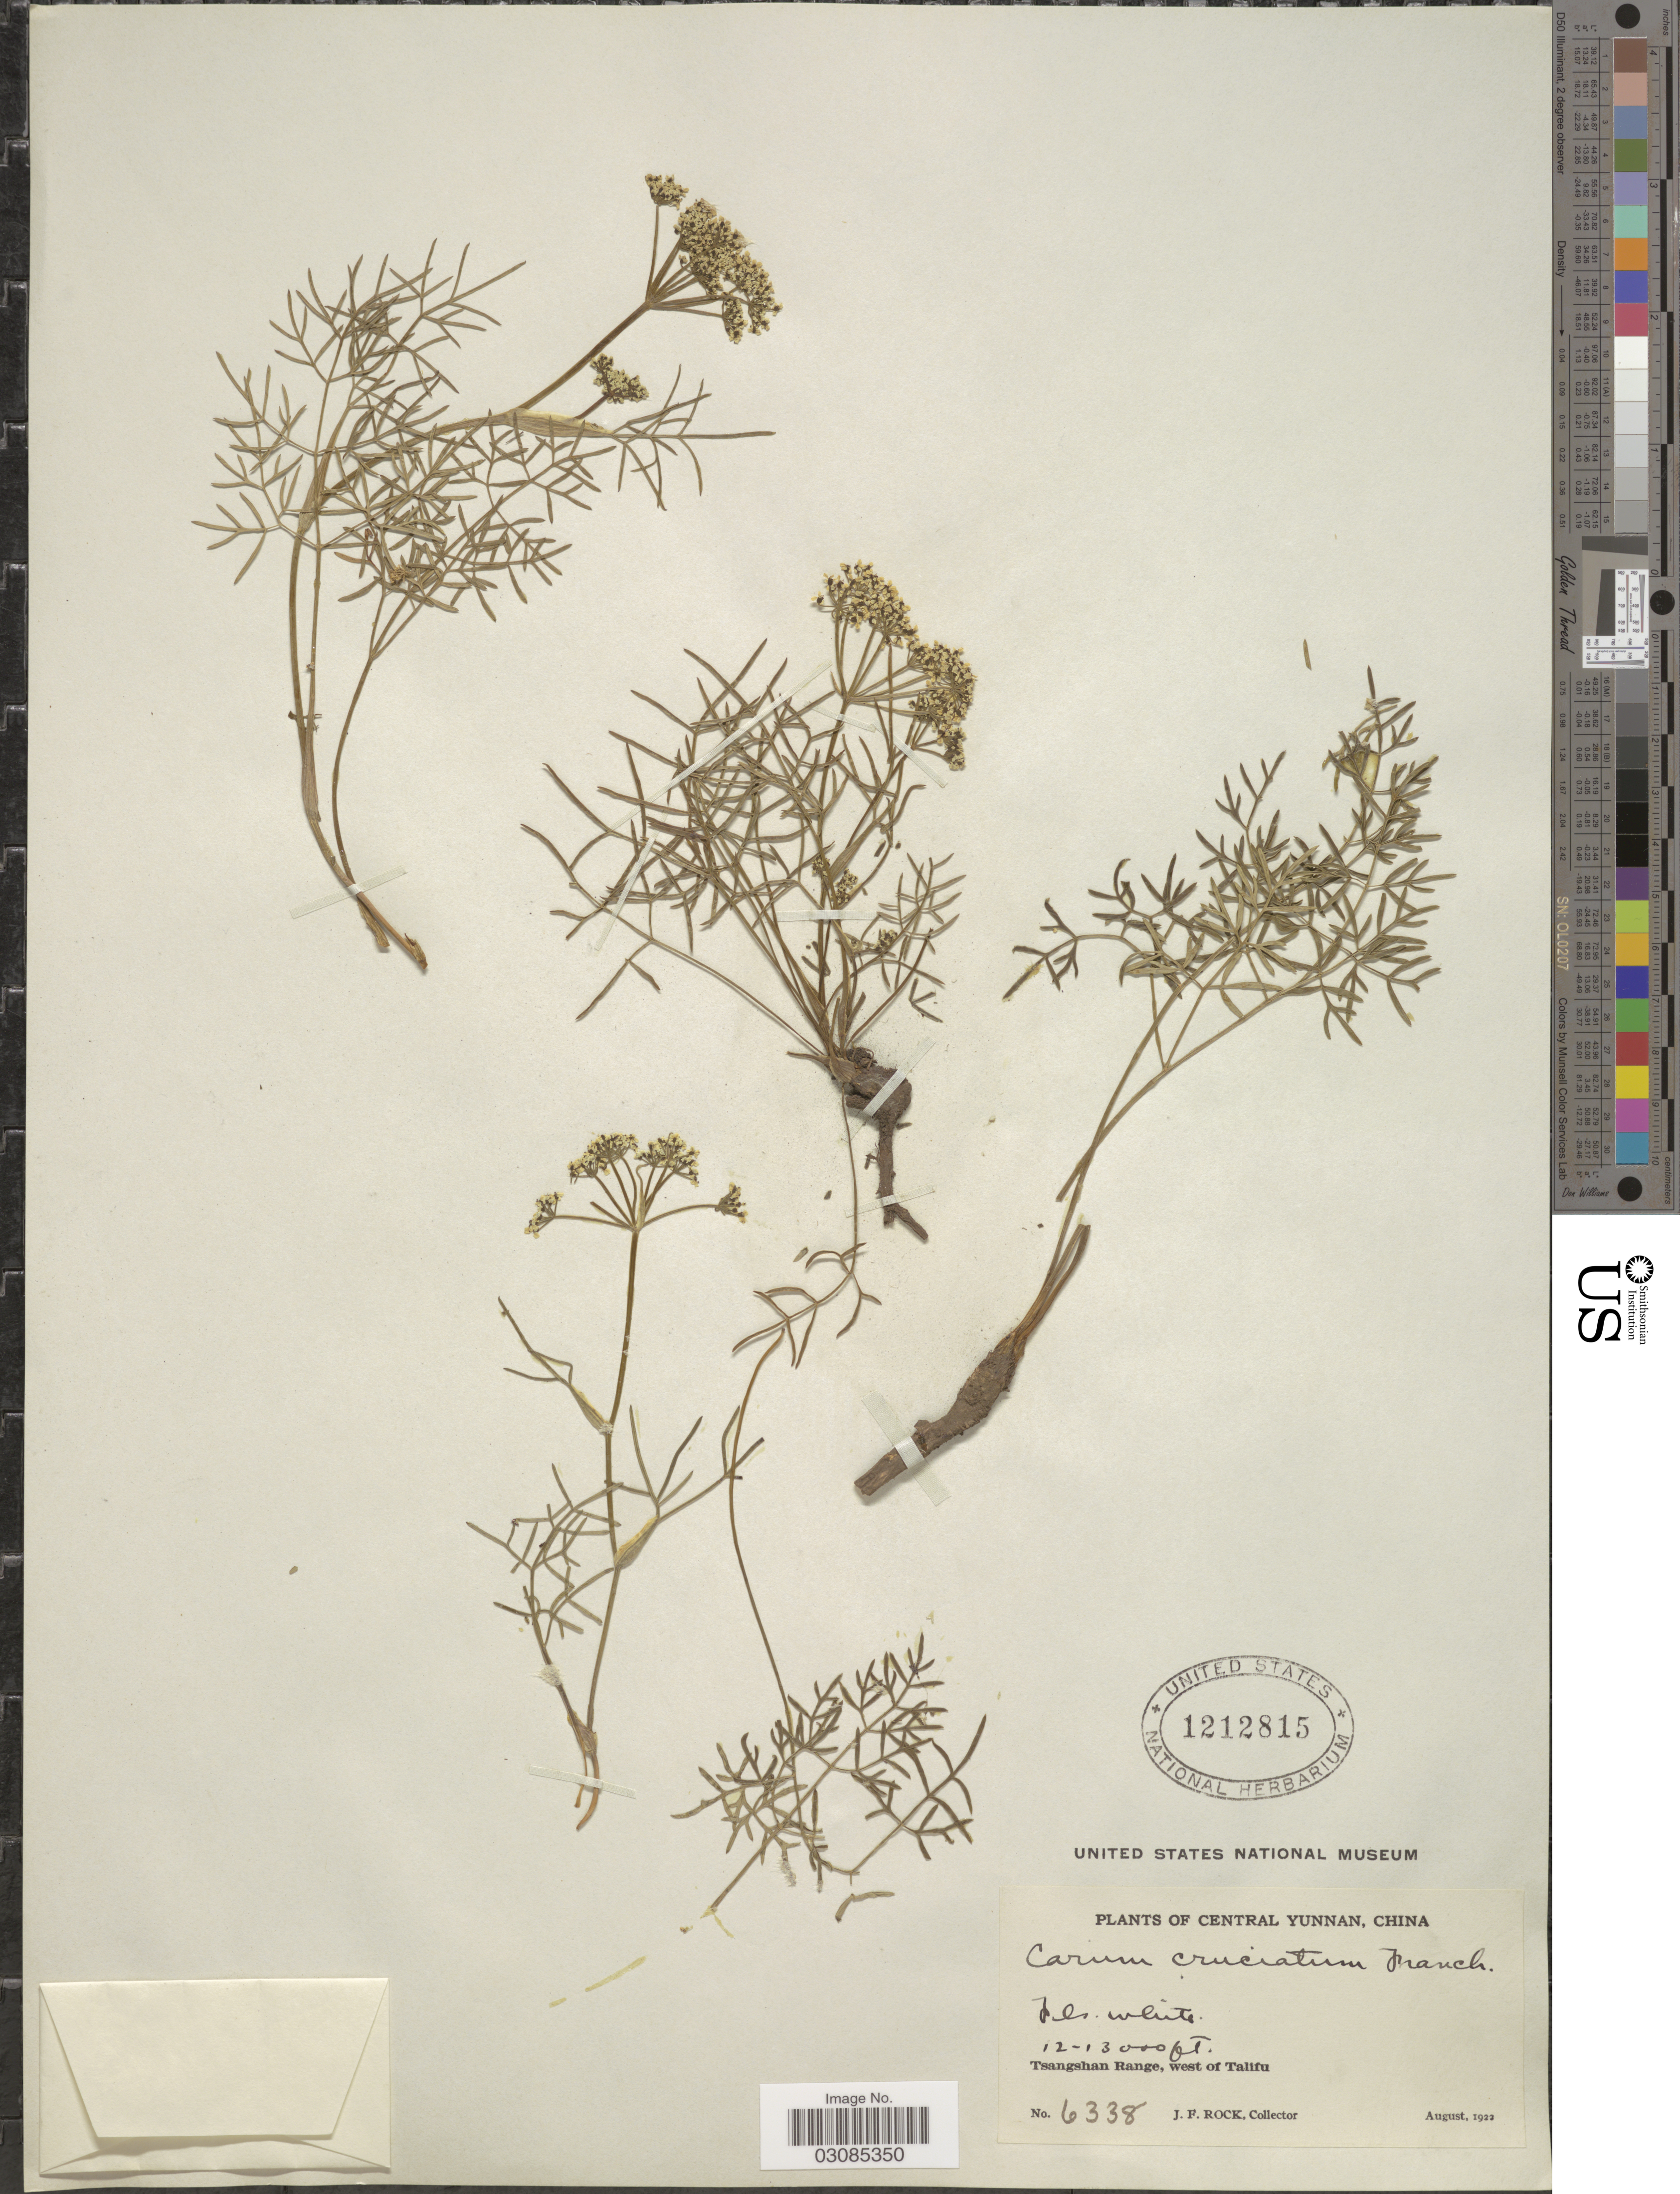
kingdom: Plantae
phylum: Tracheophyta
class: Magnoliopsida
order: Apiales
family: Apiaceae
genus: Carum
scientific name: Carum cruciatum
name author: Franch.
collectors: J. Rock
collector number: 6338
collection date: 1922-08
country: China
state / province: Yunnan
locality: Central Yunnan. Tsangshan Range, west of Talifu.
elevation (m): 3658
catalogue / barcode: US 1212815